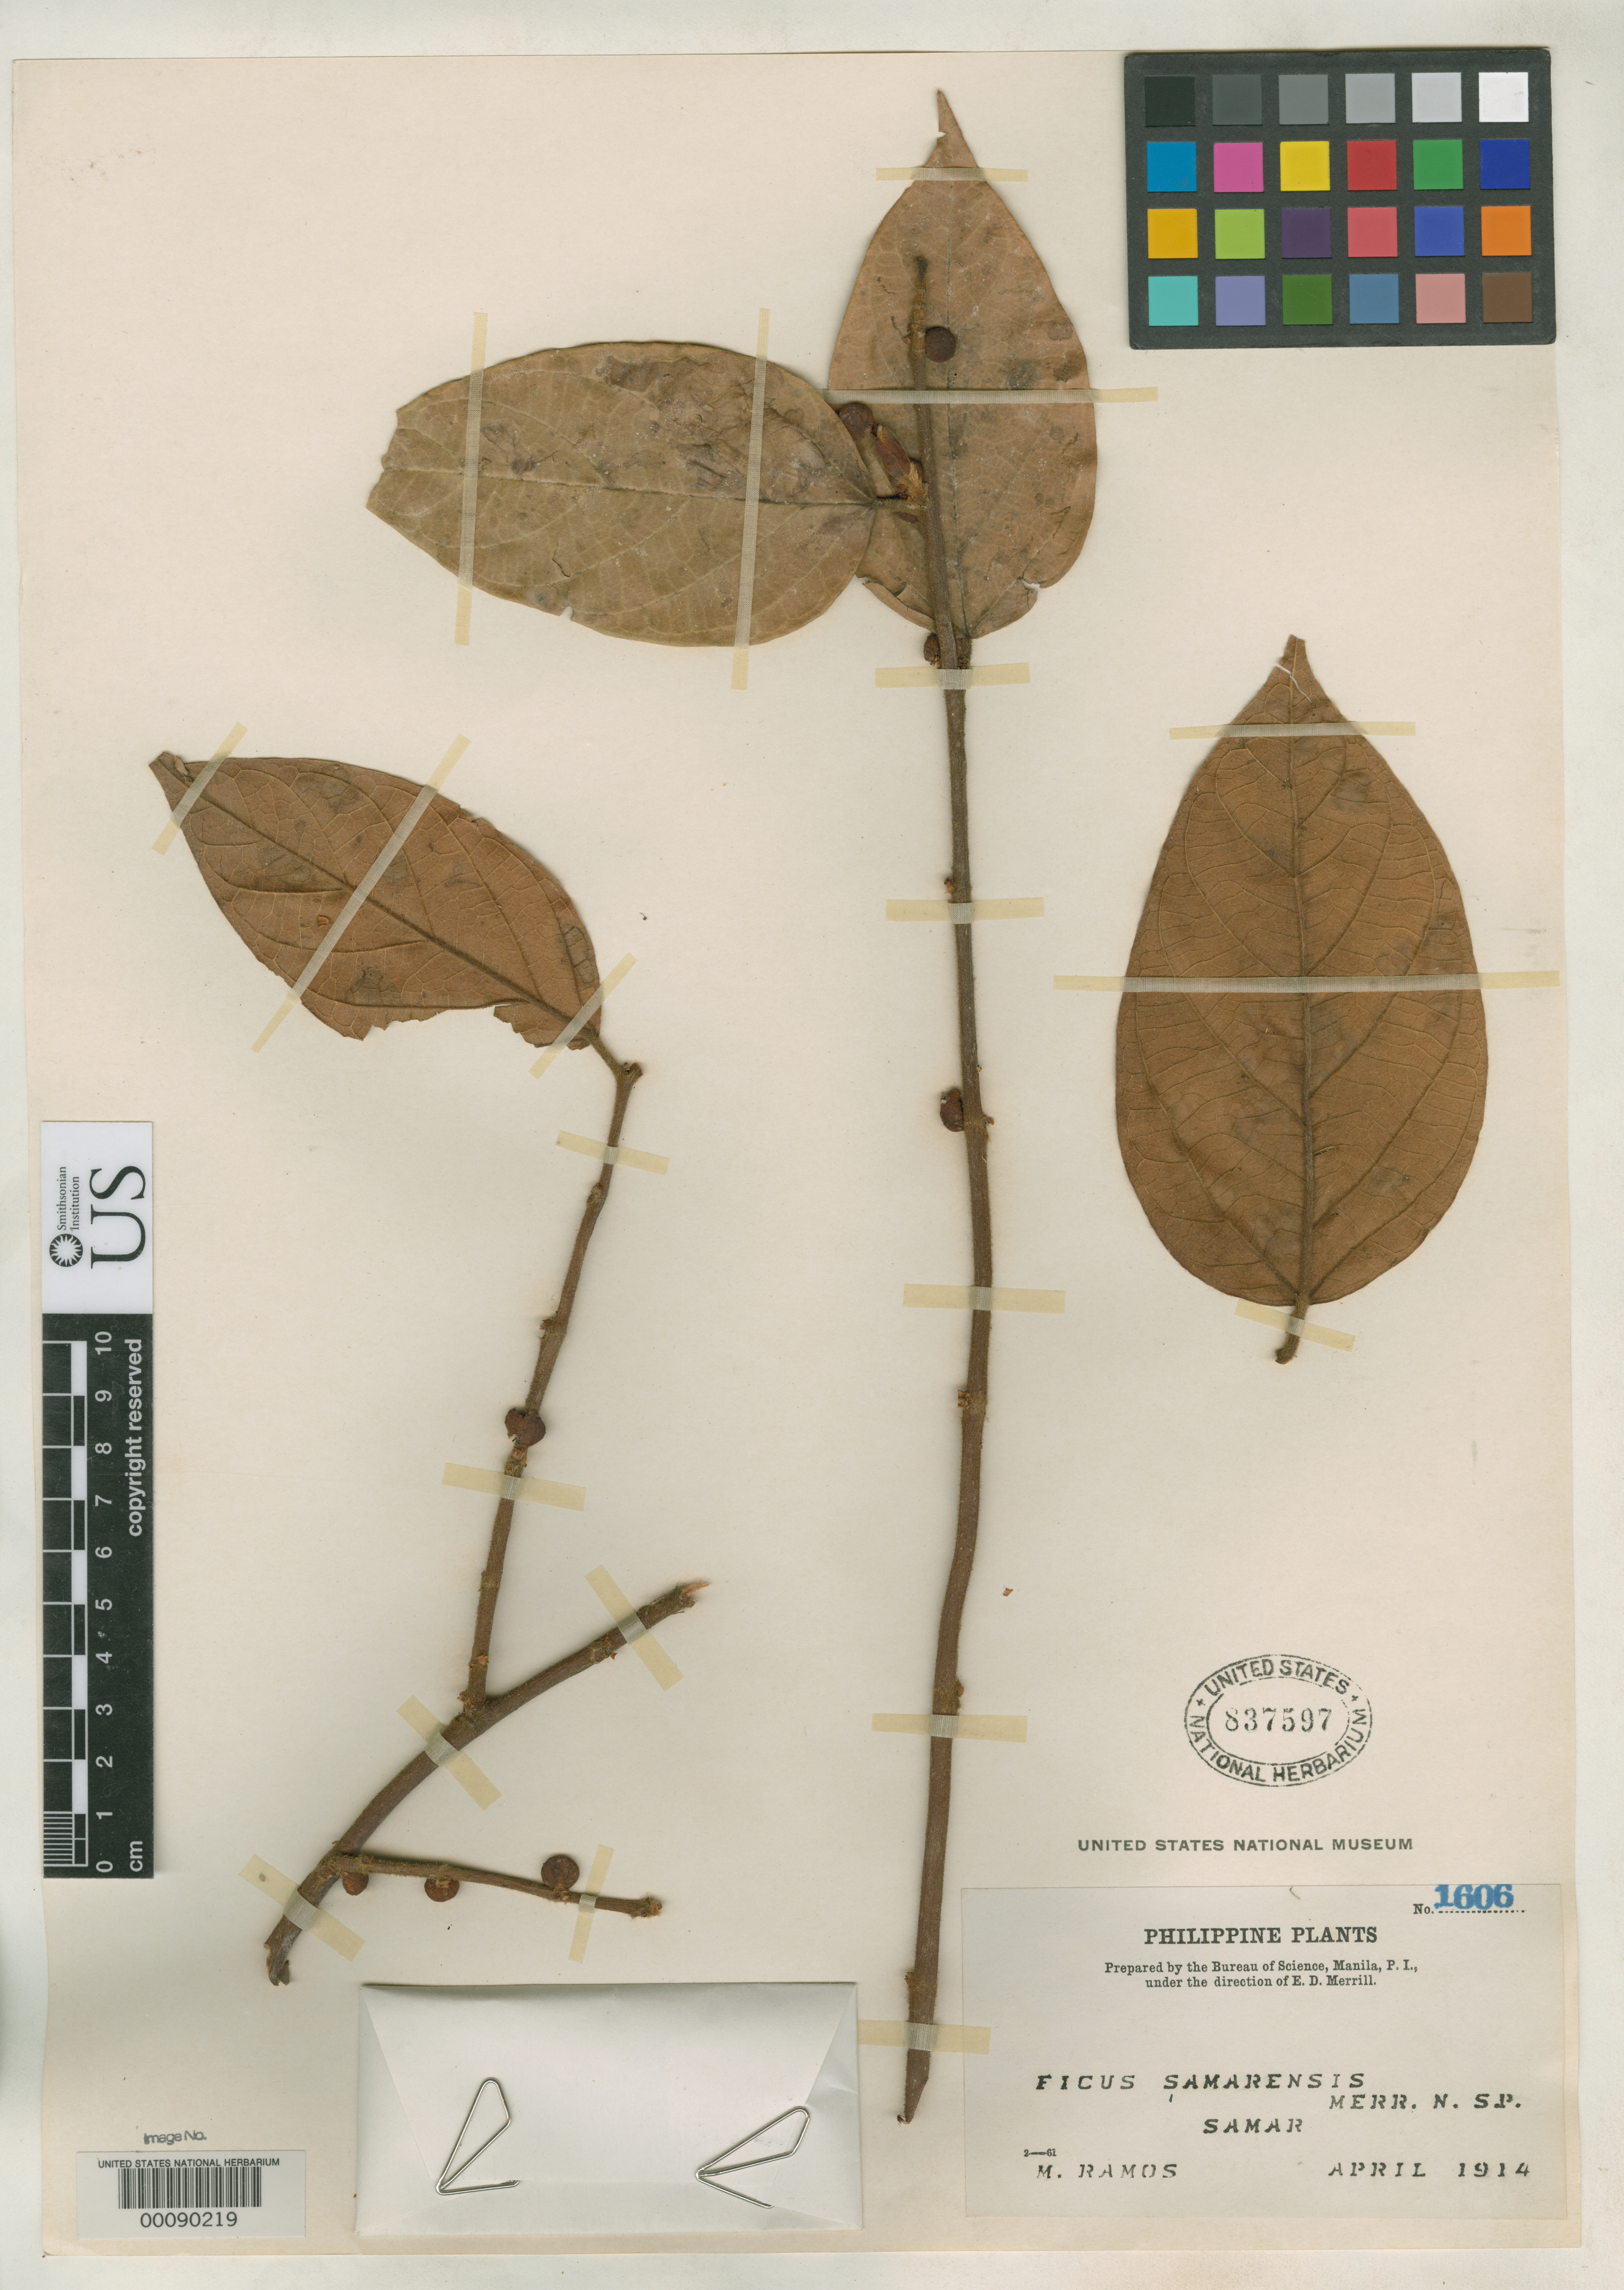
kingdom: Plantae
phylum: Tracheophyta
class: Magnoliopsida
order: Rosales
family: Moraceae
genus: Ficus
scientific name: Ficus samarensis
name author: Merr.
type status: Isotype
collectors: M. Ramos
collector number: Phil. Pl. 1606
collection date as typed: Mar 1914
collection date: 1914-03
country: Philippines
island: Samar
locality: Yabong.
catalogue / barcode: US 837597